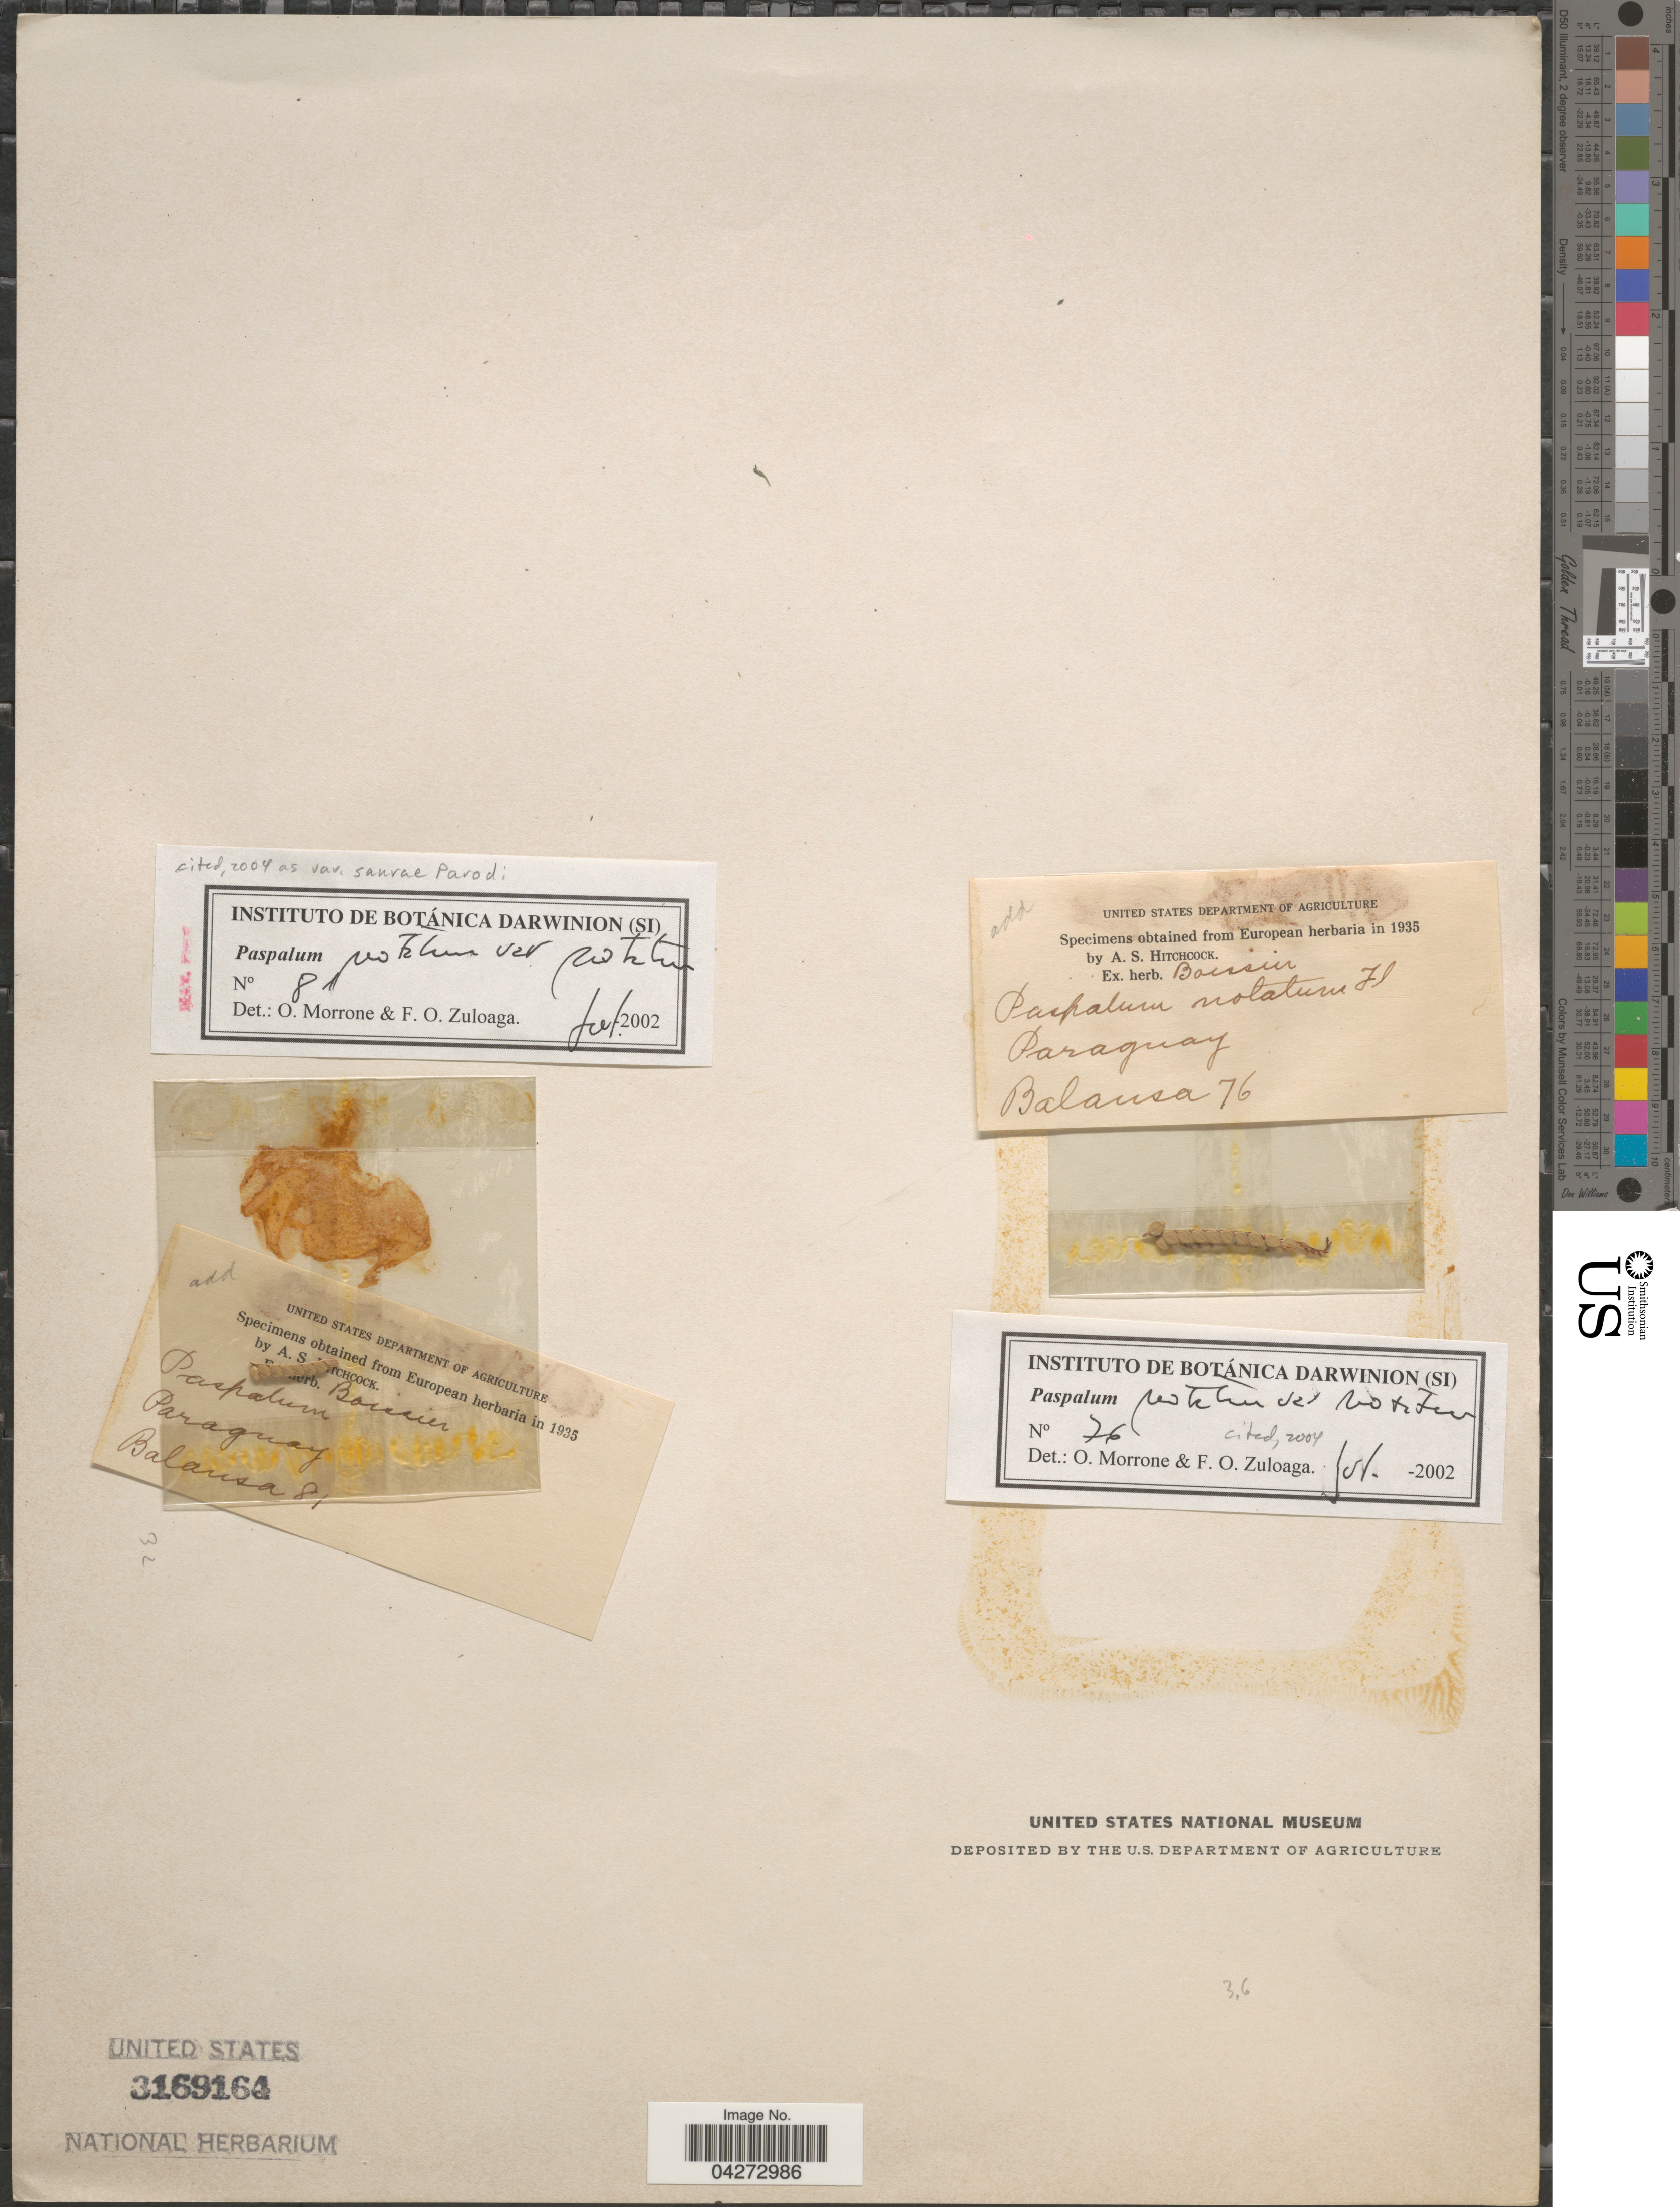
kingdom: Plantae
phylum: Tracheophyta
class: Liliopsida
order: Poales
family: Poaceae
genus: Paspalum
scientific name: Paspalum notatum var. saurae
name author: Parodi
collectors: -. Balansa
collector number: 81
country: Paraguay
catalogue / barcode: US 3169164